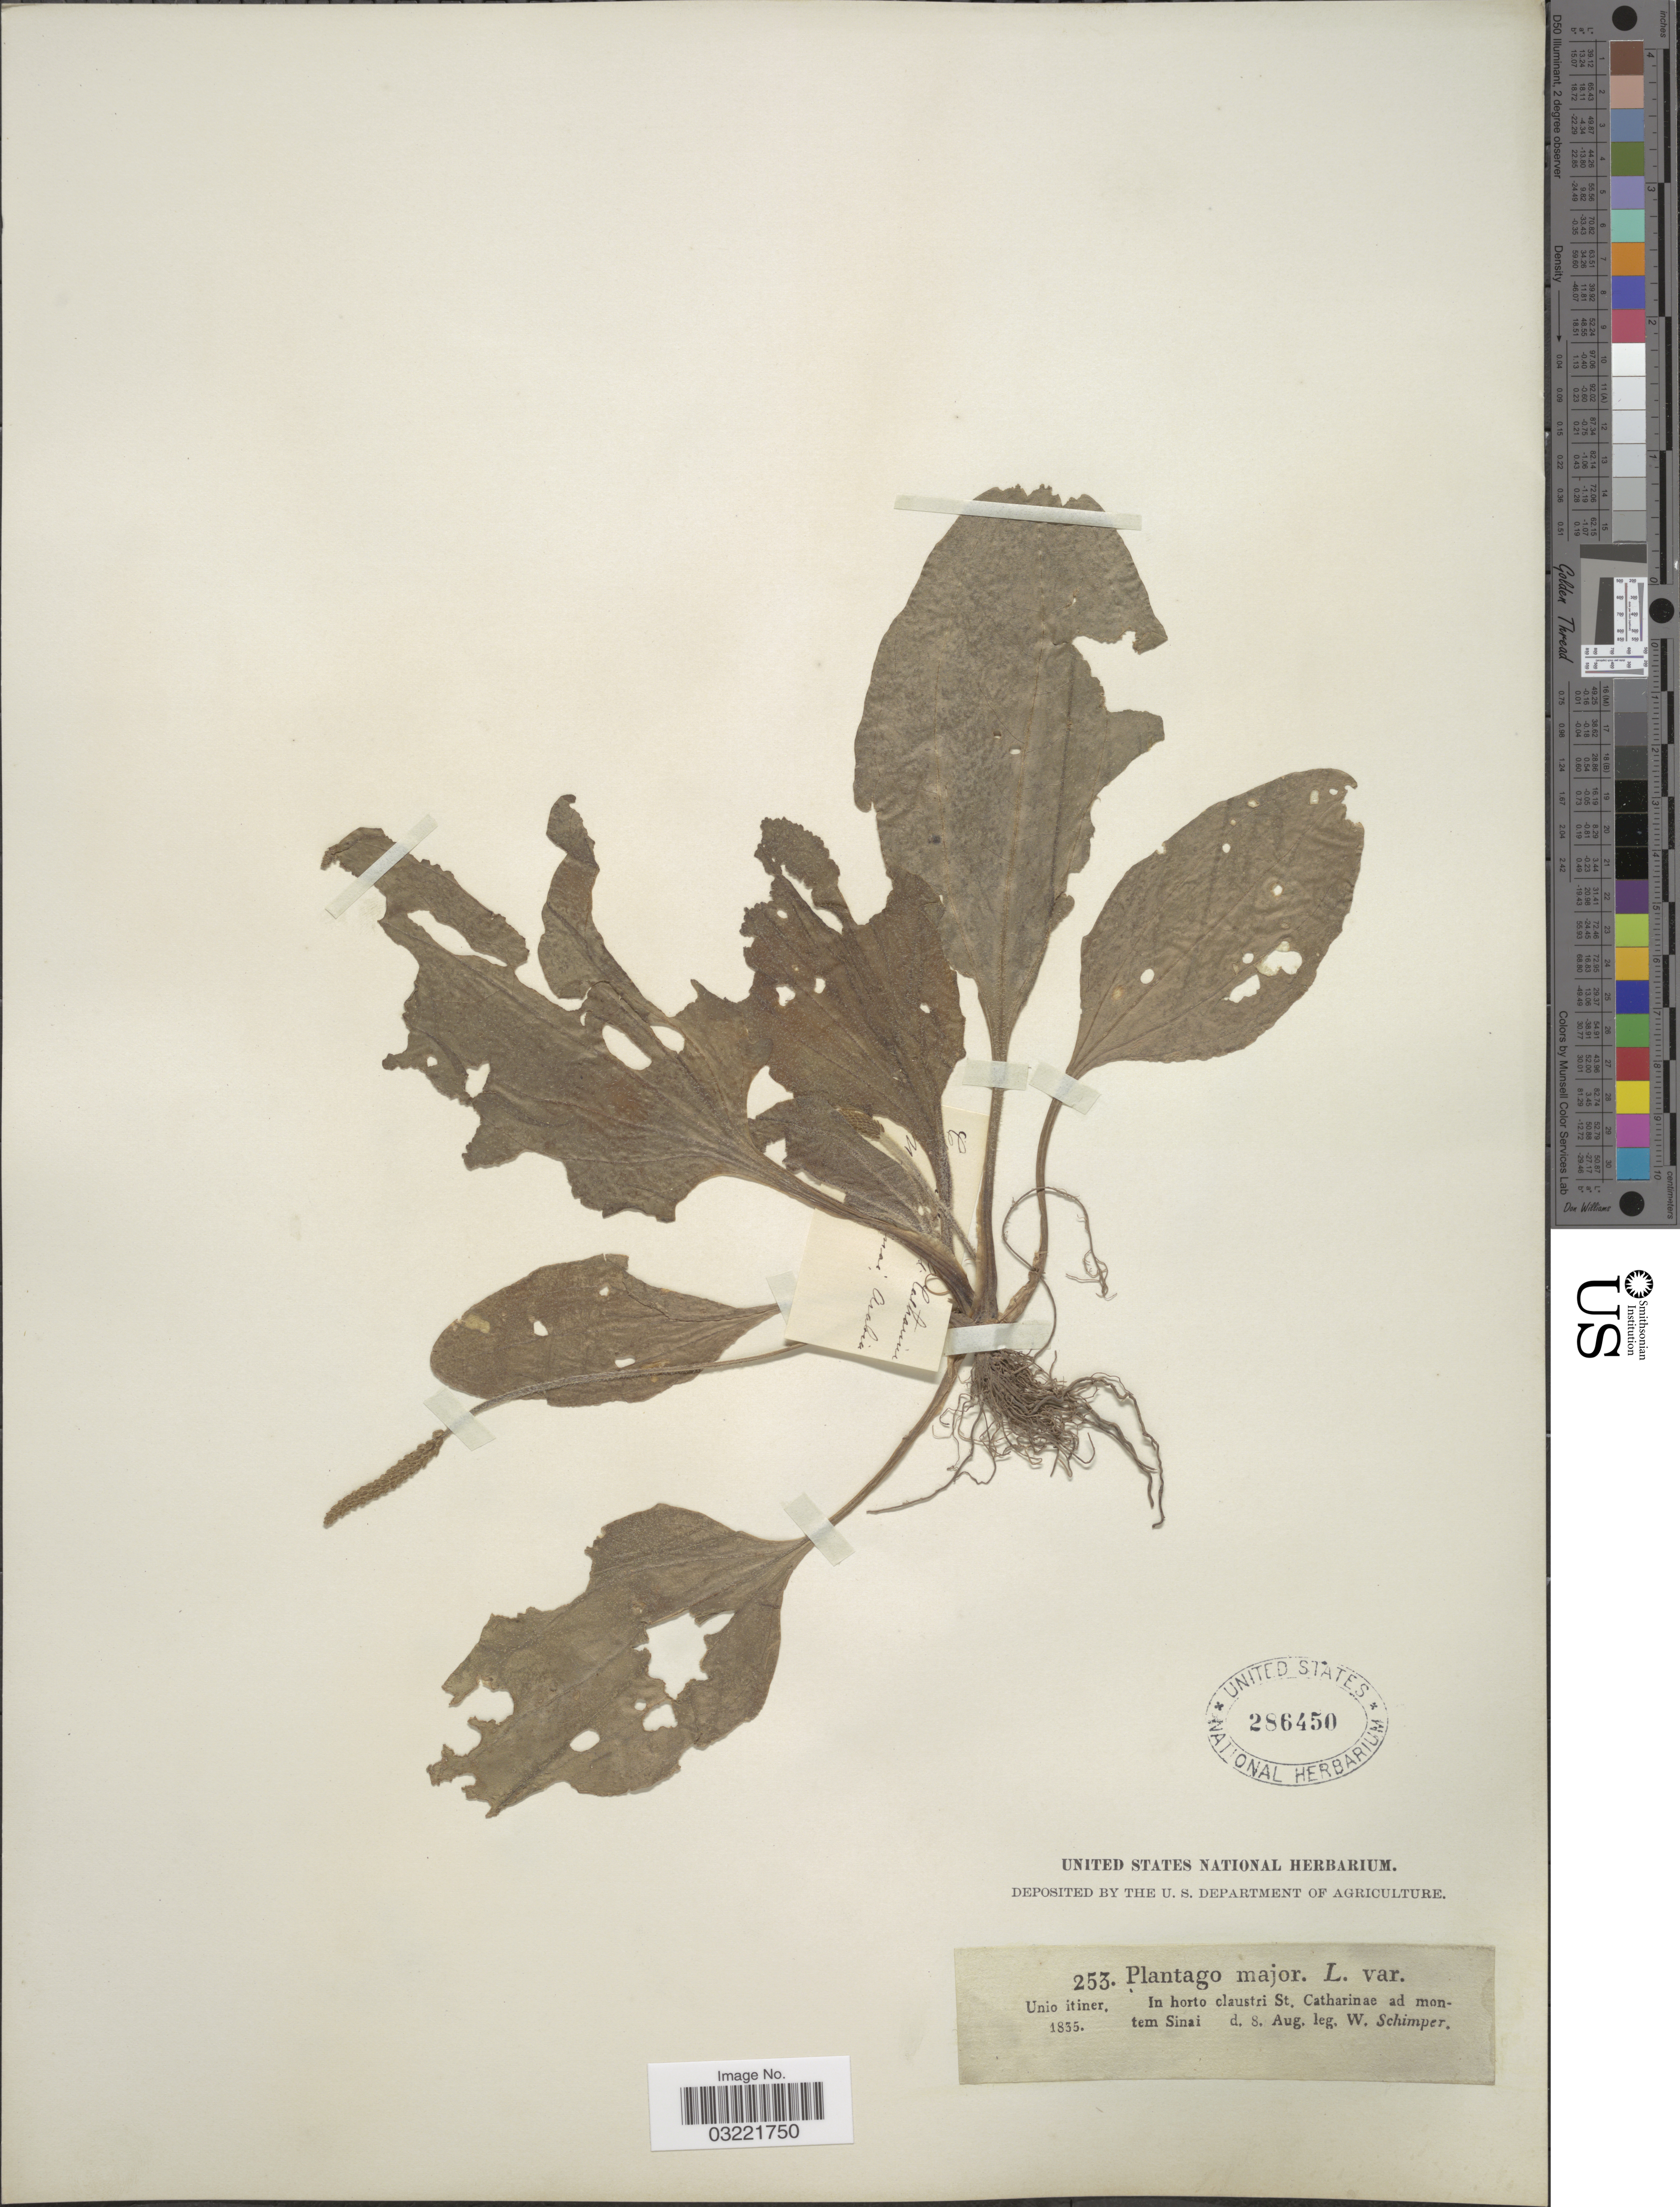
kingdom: Plantae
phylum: Tracheophyta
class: Magnoliopsida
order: Lamiales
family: Plantaginaceae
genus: Plantago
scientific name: Plantago major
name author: L.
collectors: W. Schimper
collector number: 253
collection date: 1835-08-08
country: Egypt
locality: In horto claustri St. Catharinae ad montem Sinai.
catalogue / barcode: US 286450